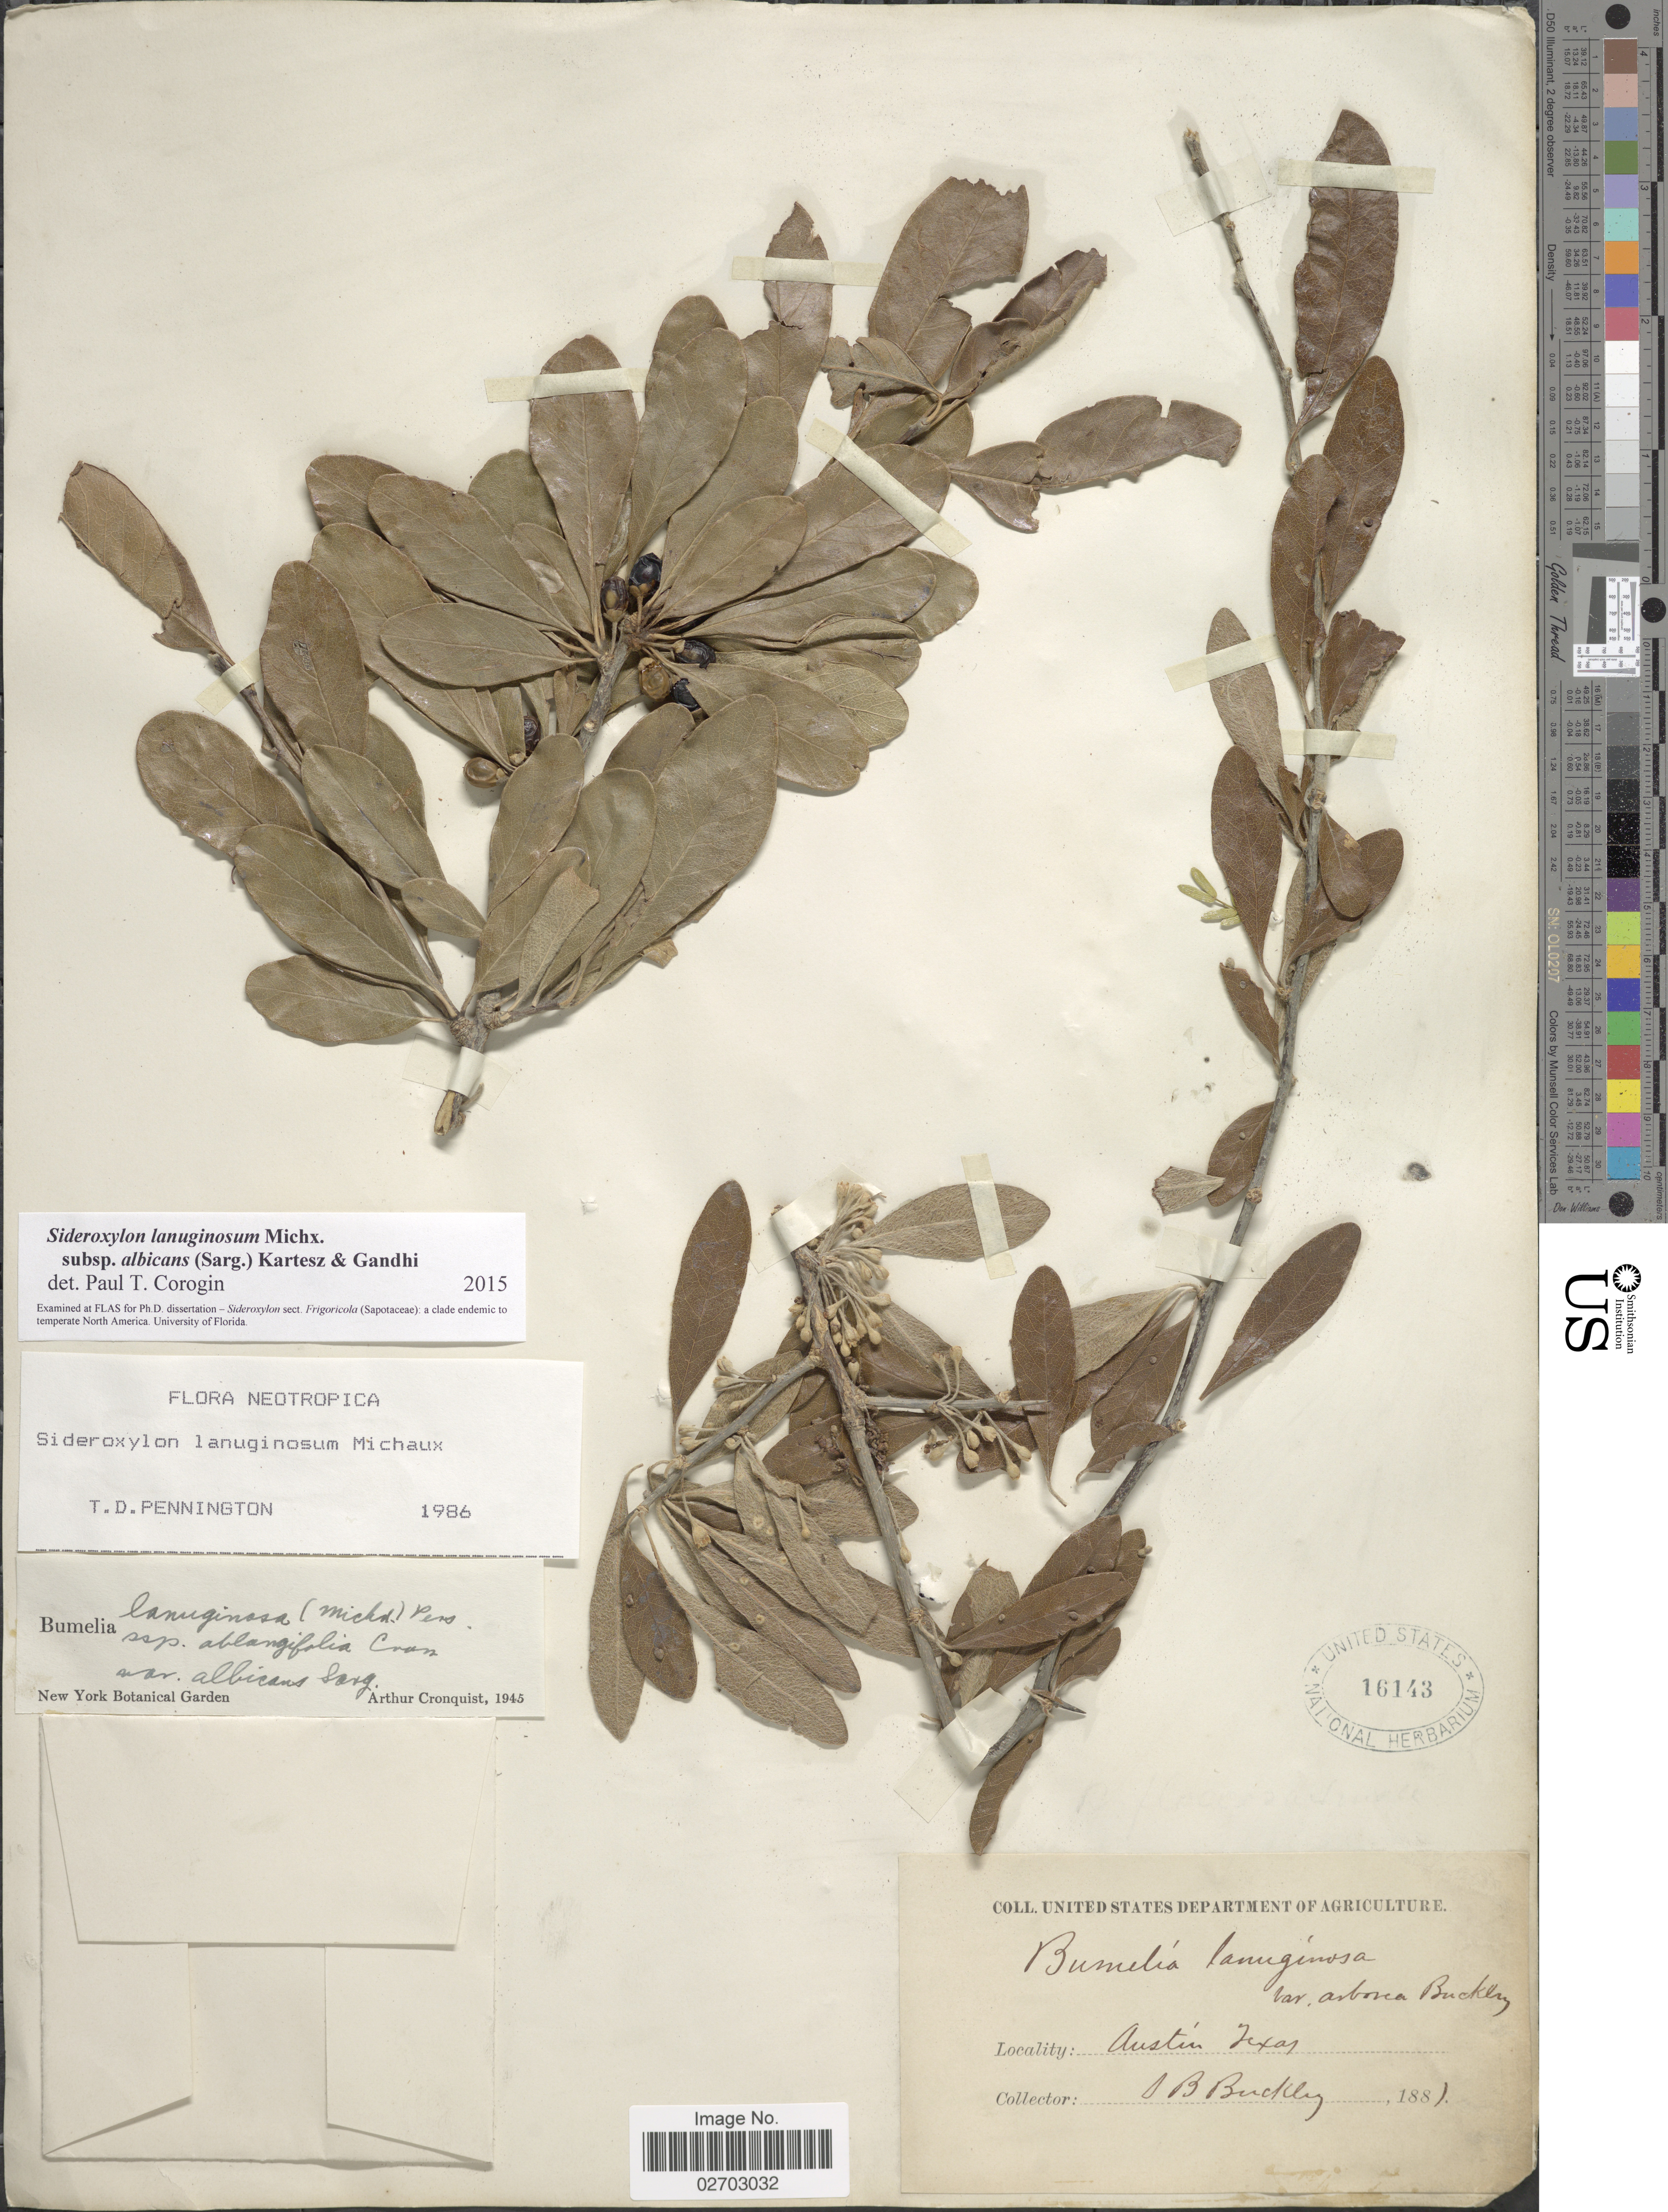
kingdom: Plantae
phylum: Tracheophyta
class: Magnoliopsida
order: Ericales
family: Sapotaceae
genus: Sideroxylon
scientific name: Sideroxylon lanuginosum subsp. albicans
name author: (Sarg.) Kartesz & Gandhi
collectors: S. B. Buckley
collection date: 1881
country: United States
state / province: Texas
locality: Austin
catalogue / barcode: US 16143